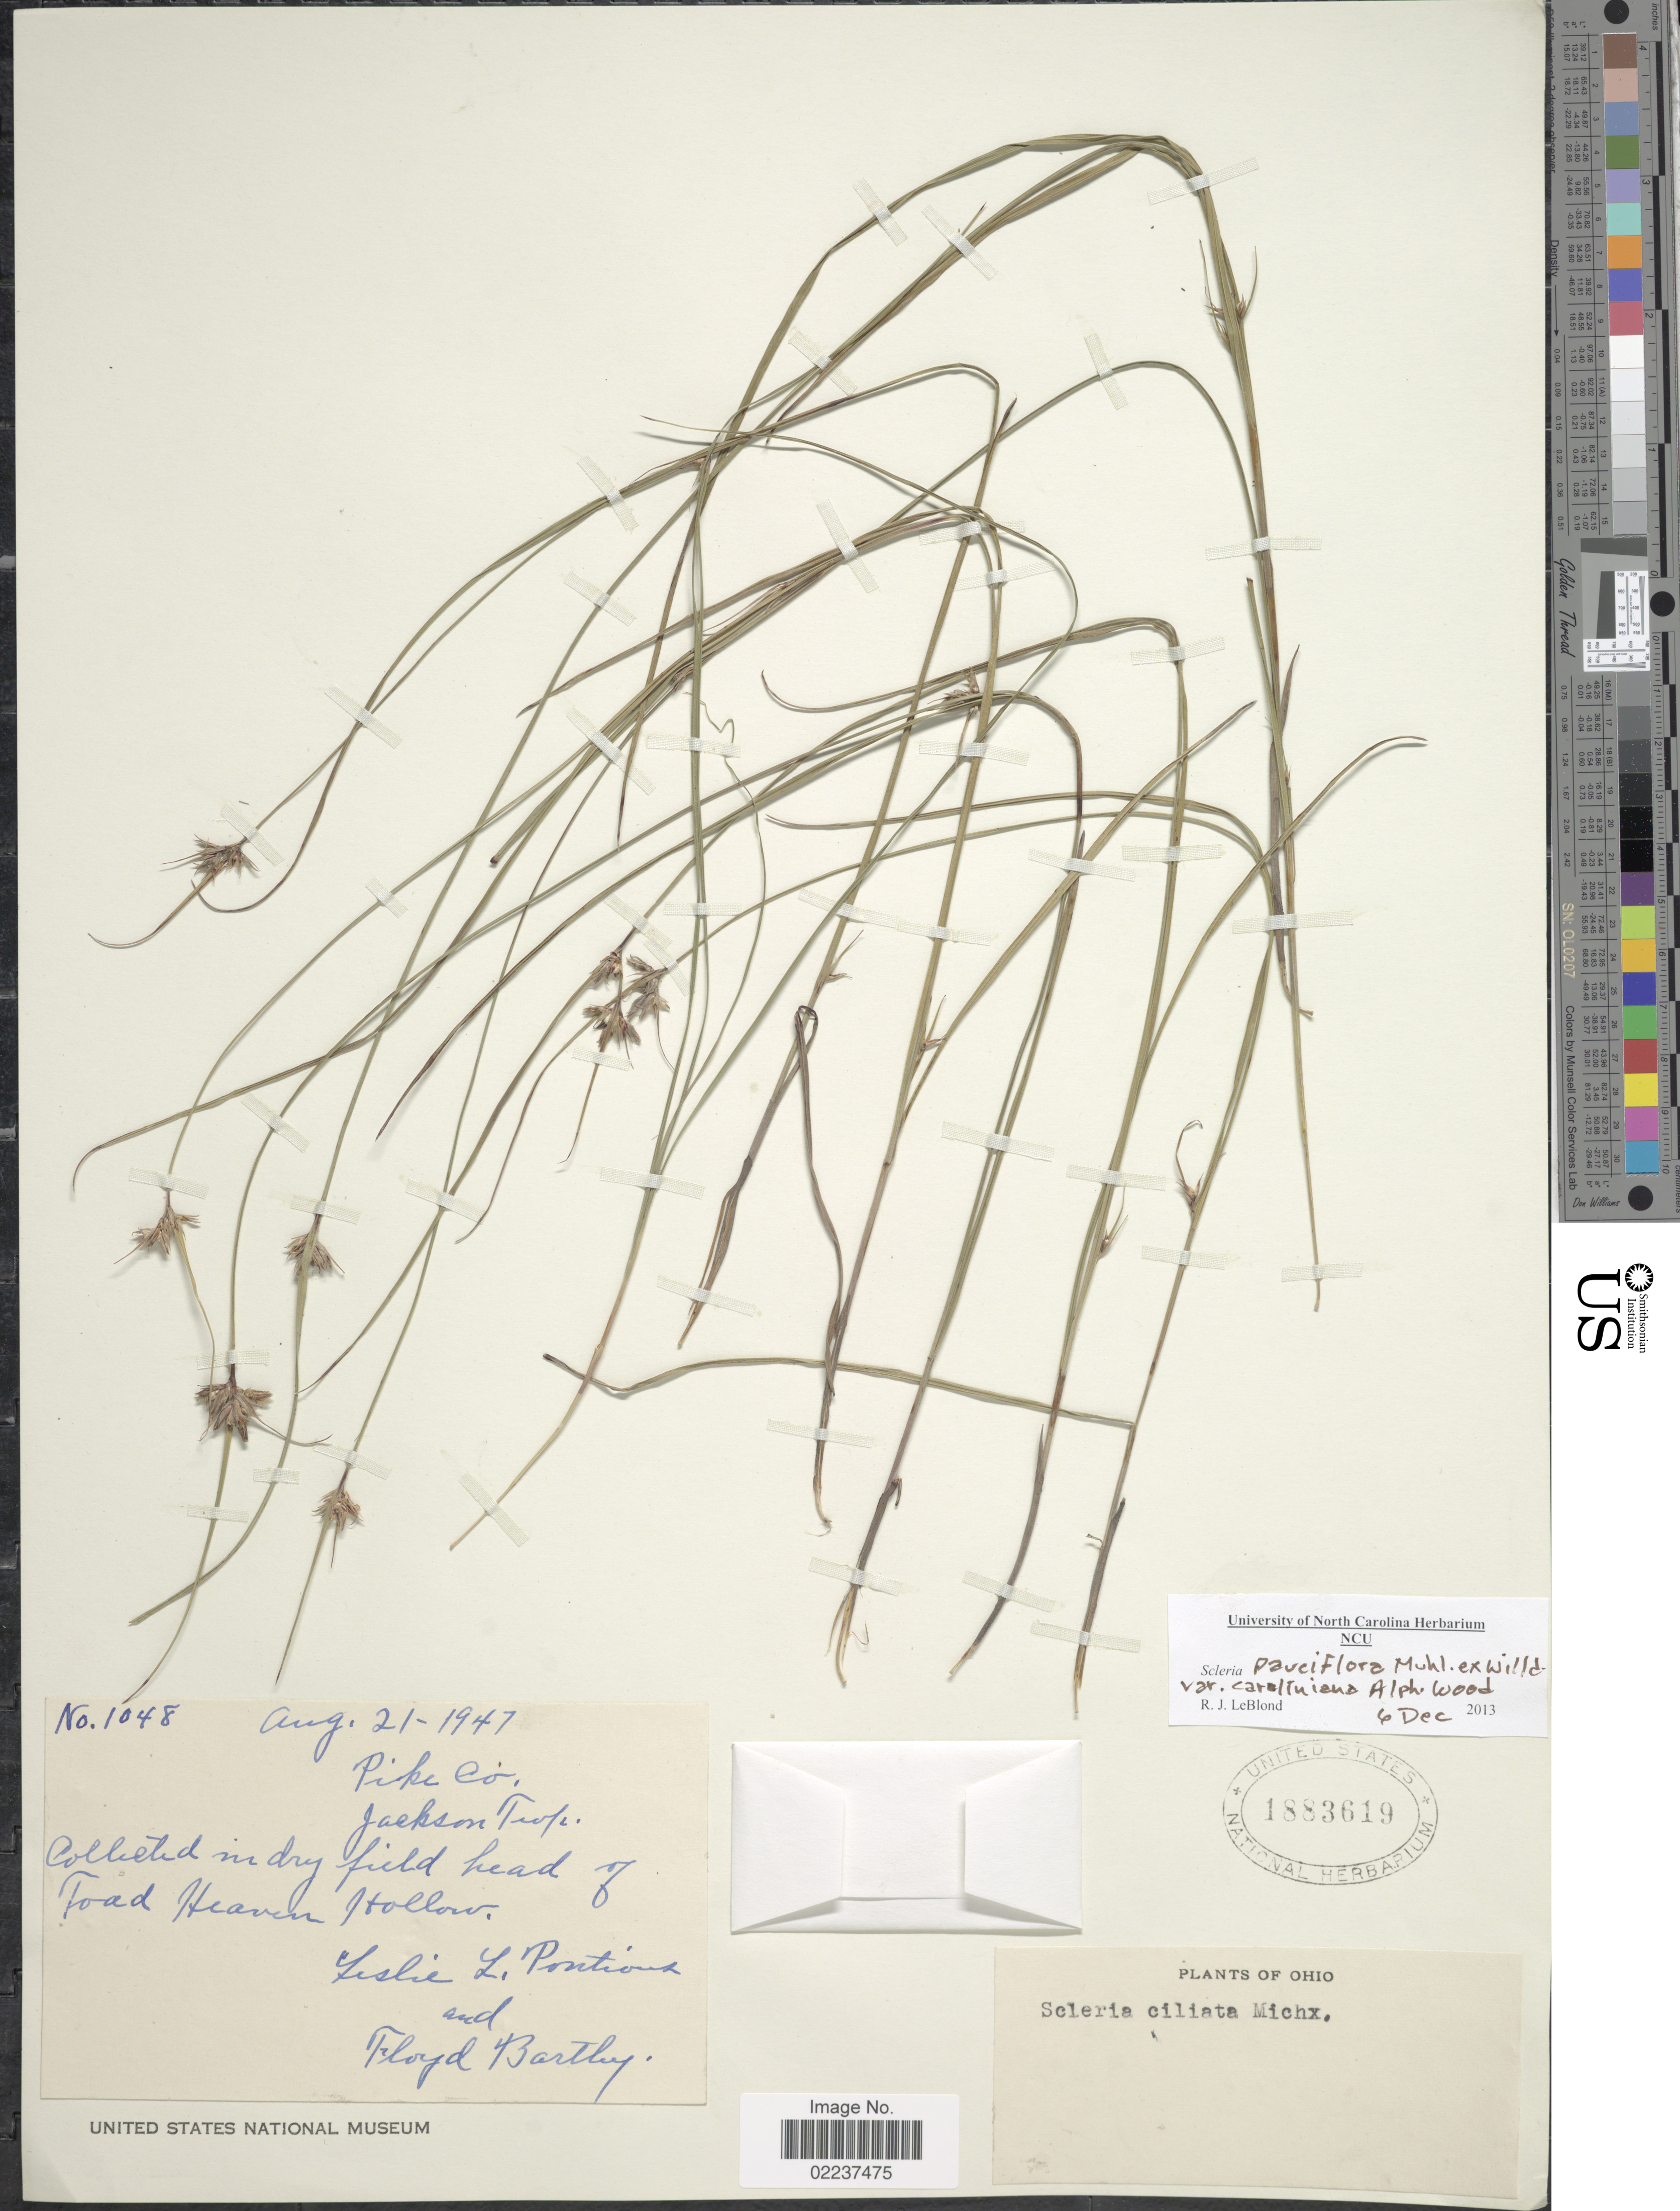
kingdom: Plantae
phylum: Tracheophyta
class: Liliopsida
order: Poales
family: Cyperaceae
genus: Scleria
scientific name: Scleria pauciflora var. caroliniana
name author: (Willd.) Alph. Wood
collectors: L. L. Pontious & F. Bartley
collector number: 1048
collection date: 1947-08-21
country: United States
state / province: Ohio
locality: Pike Co., Jackson Twp., dry field head of Toad Heaven Hollow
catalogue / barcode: US 1883619